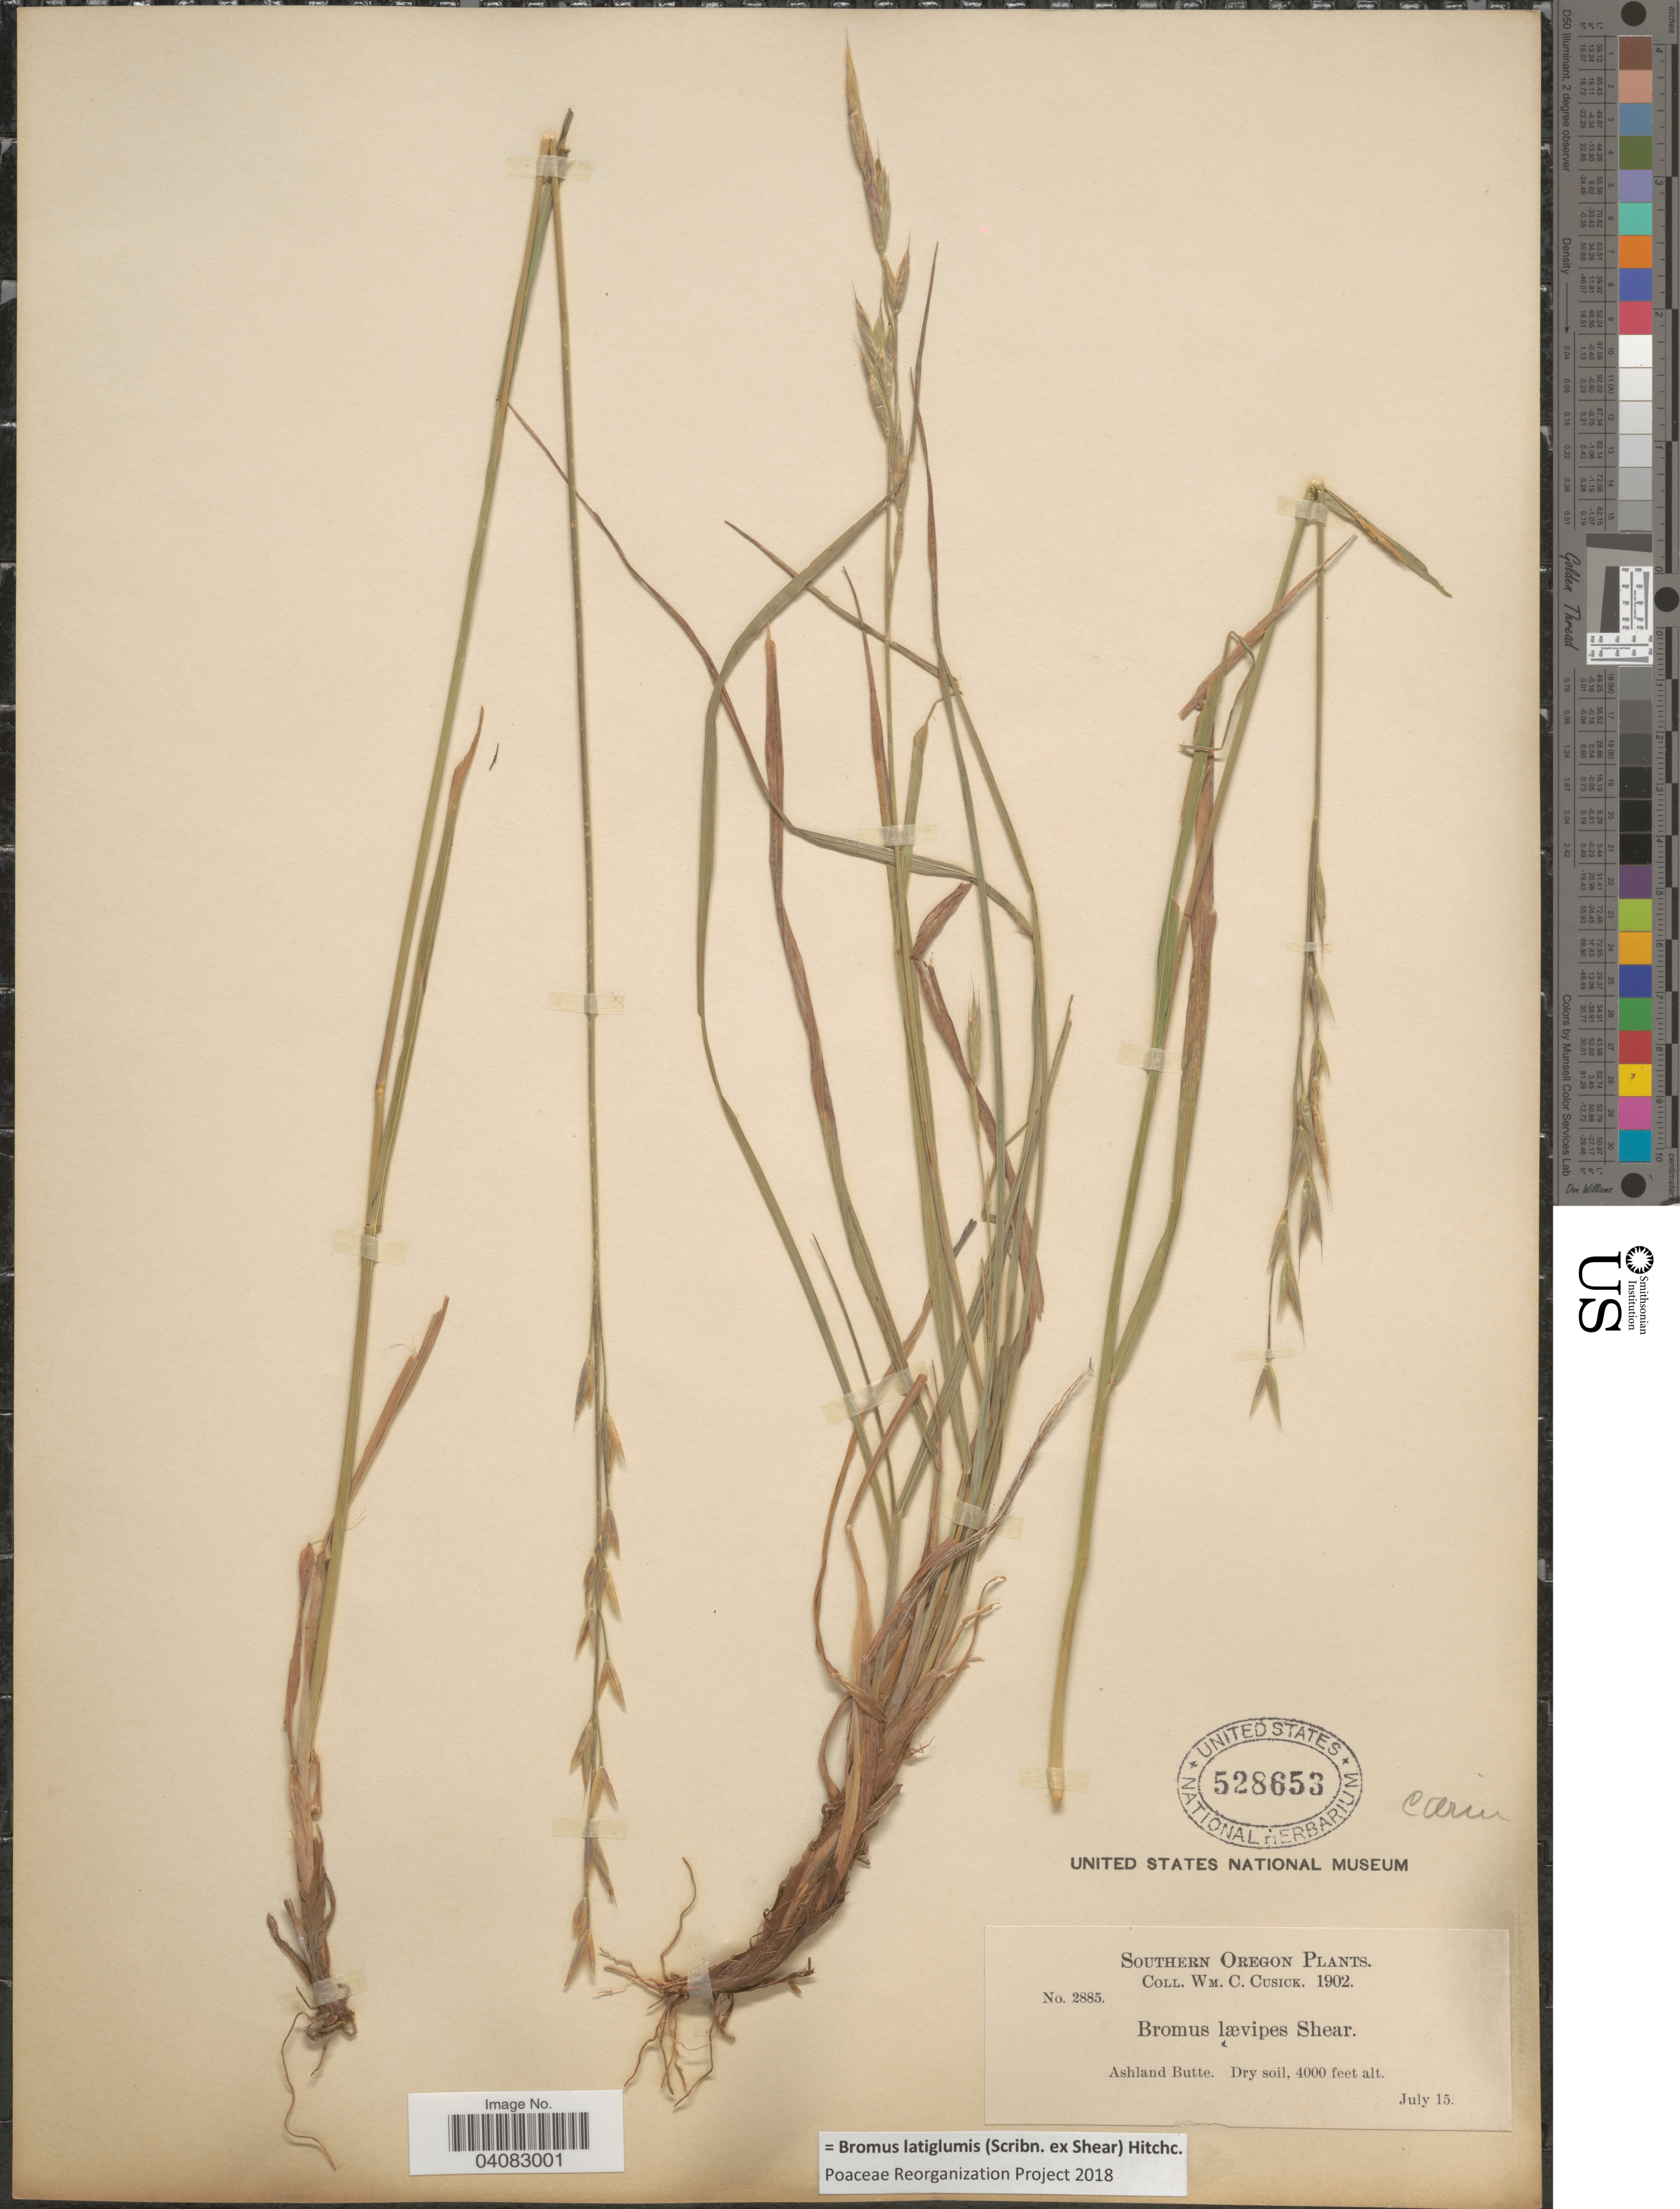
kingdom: Plantae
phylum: Tracheophyta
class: Liliopsida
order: Poales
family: Poaceae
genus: Bromus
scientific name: Bromus latiglumis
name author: (Scribn. ex Shear) Hitchc.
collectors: W. C. Cusick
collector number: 2885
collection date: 1902-07-15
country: United States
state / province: Oregon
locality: Southern Oregon. Ashland Butte.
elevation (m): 1219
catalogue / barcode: US 528653